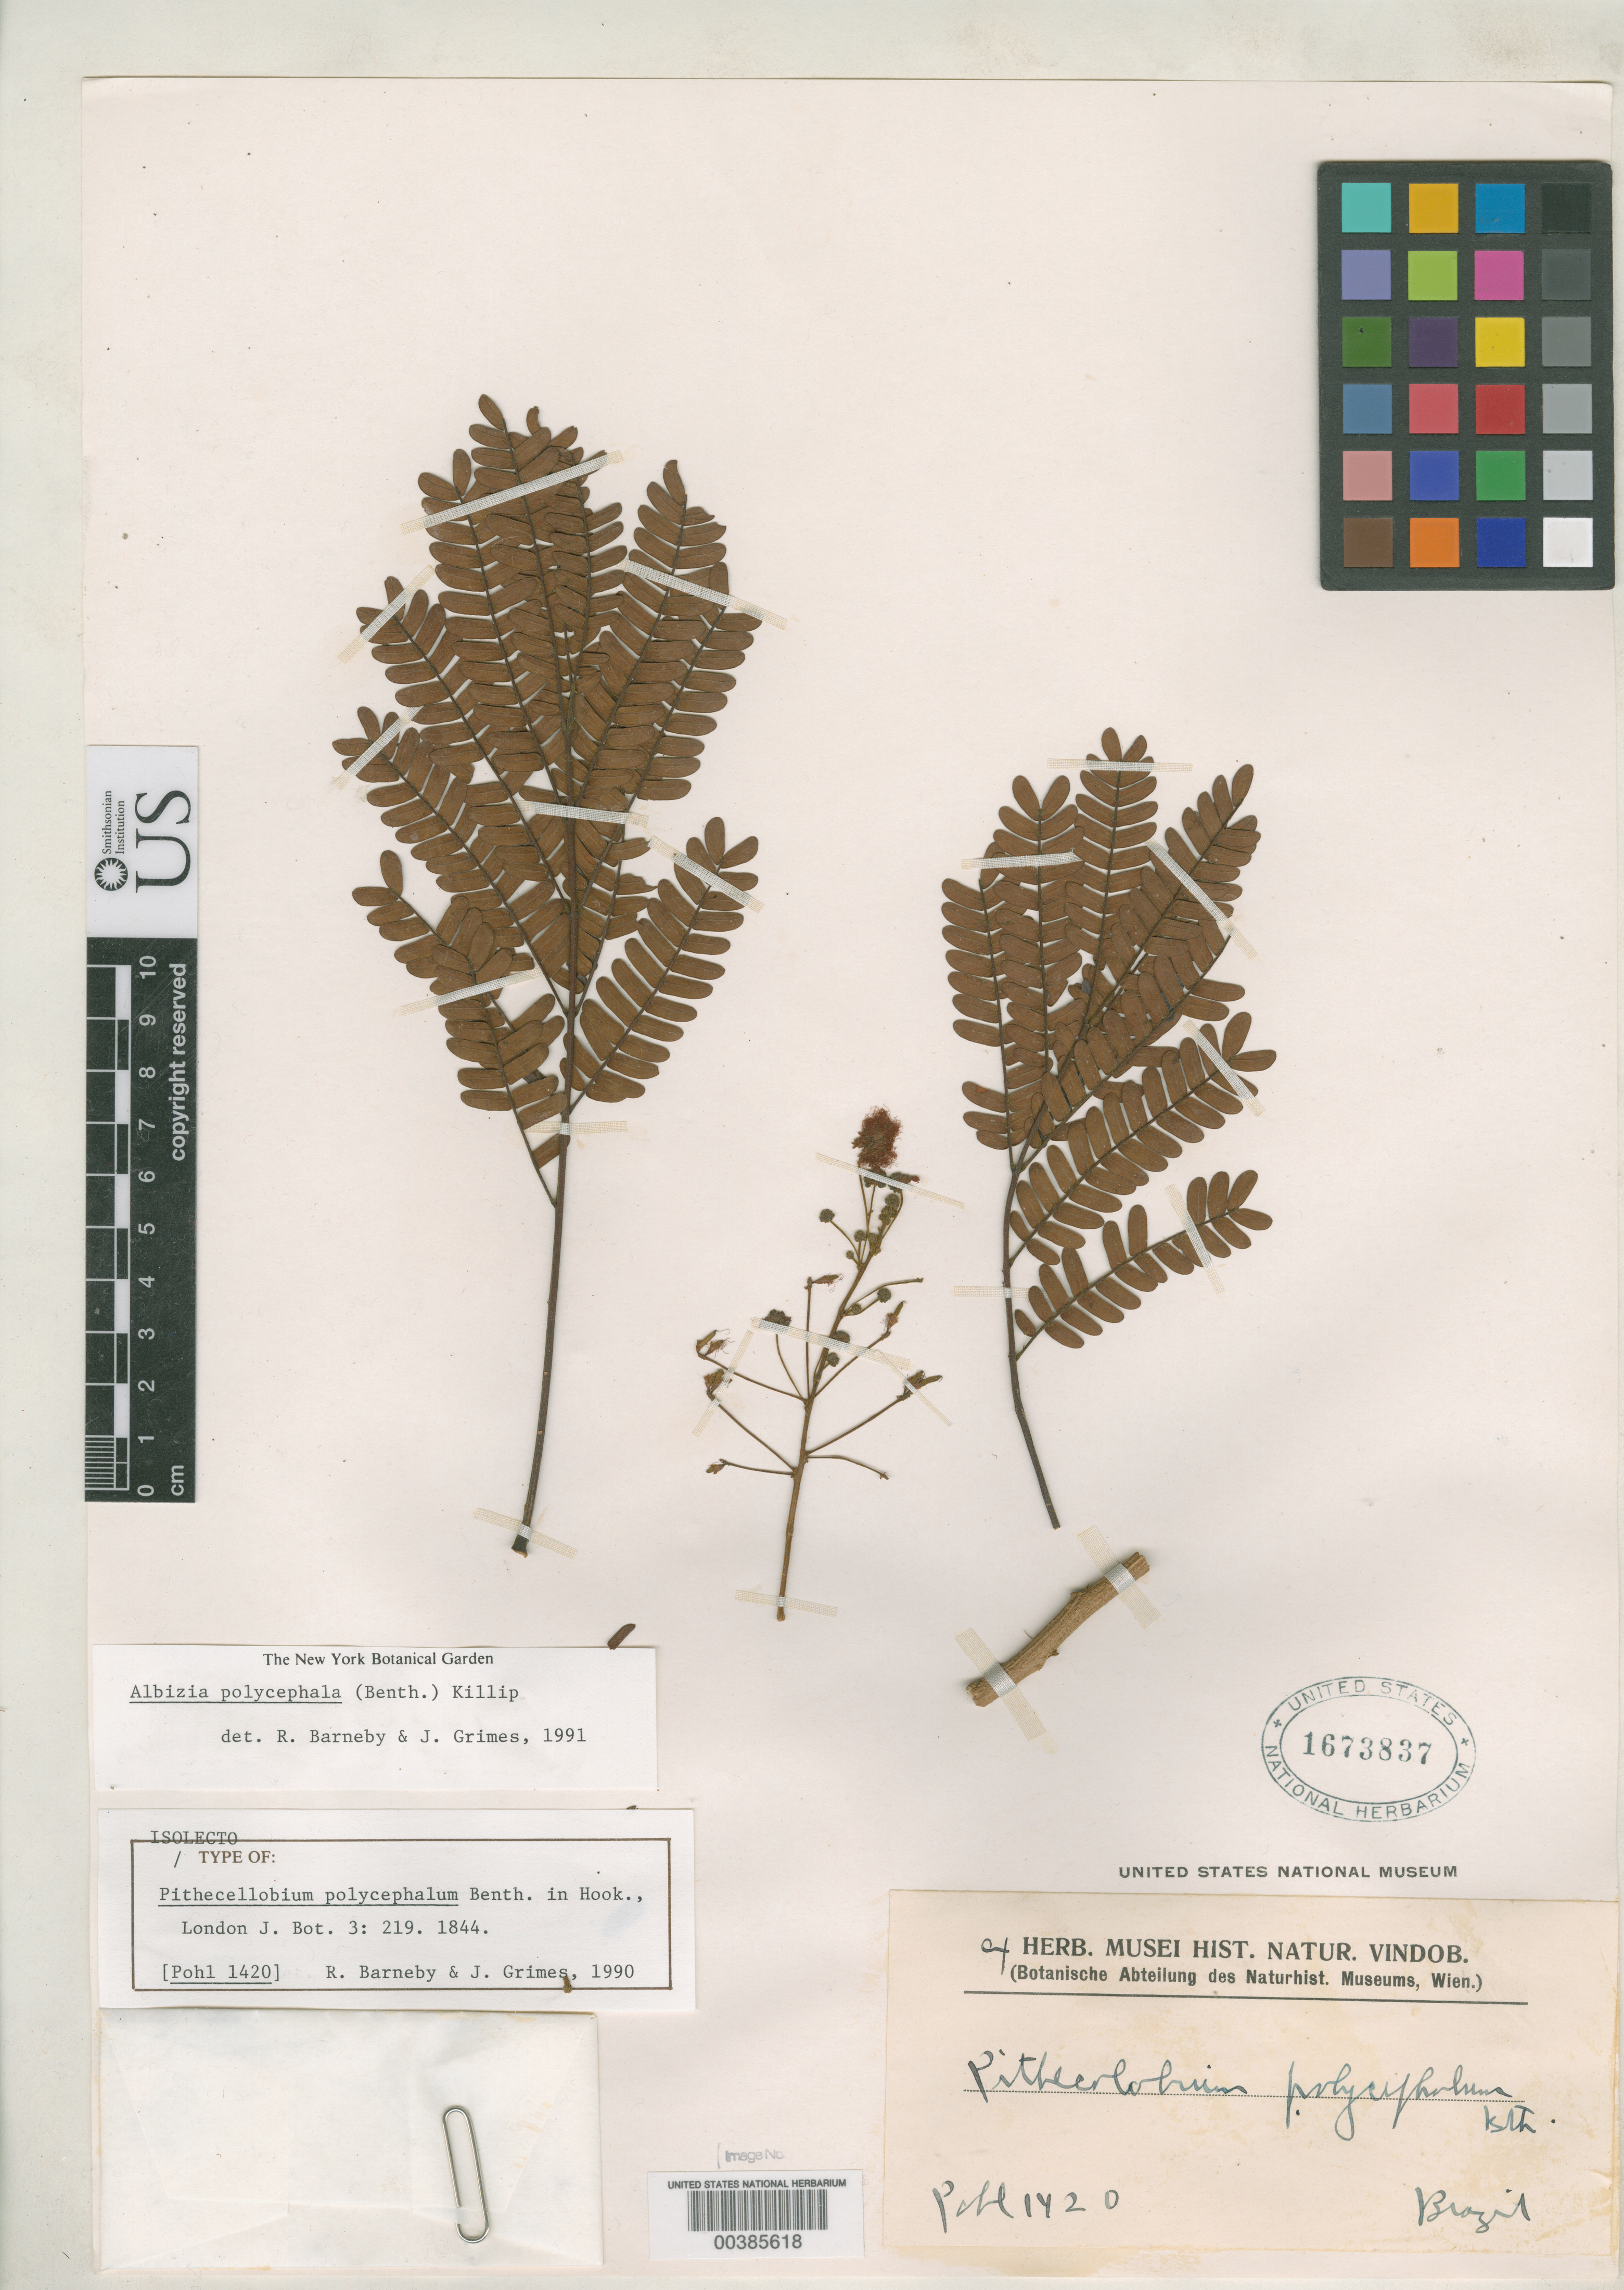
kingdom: Plantae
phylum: Tracheophyta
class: Magnoliopsida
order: Fabales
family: Fabaceae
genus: Pithecellobium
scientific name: Pithecellobium polycephalum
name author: Benth. in Hook.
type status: Isolectotype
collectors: J. B. E. Pohl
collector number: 1420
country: Brazil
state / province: Minas Gerais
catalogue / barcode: US 1673837